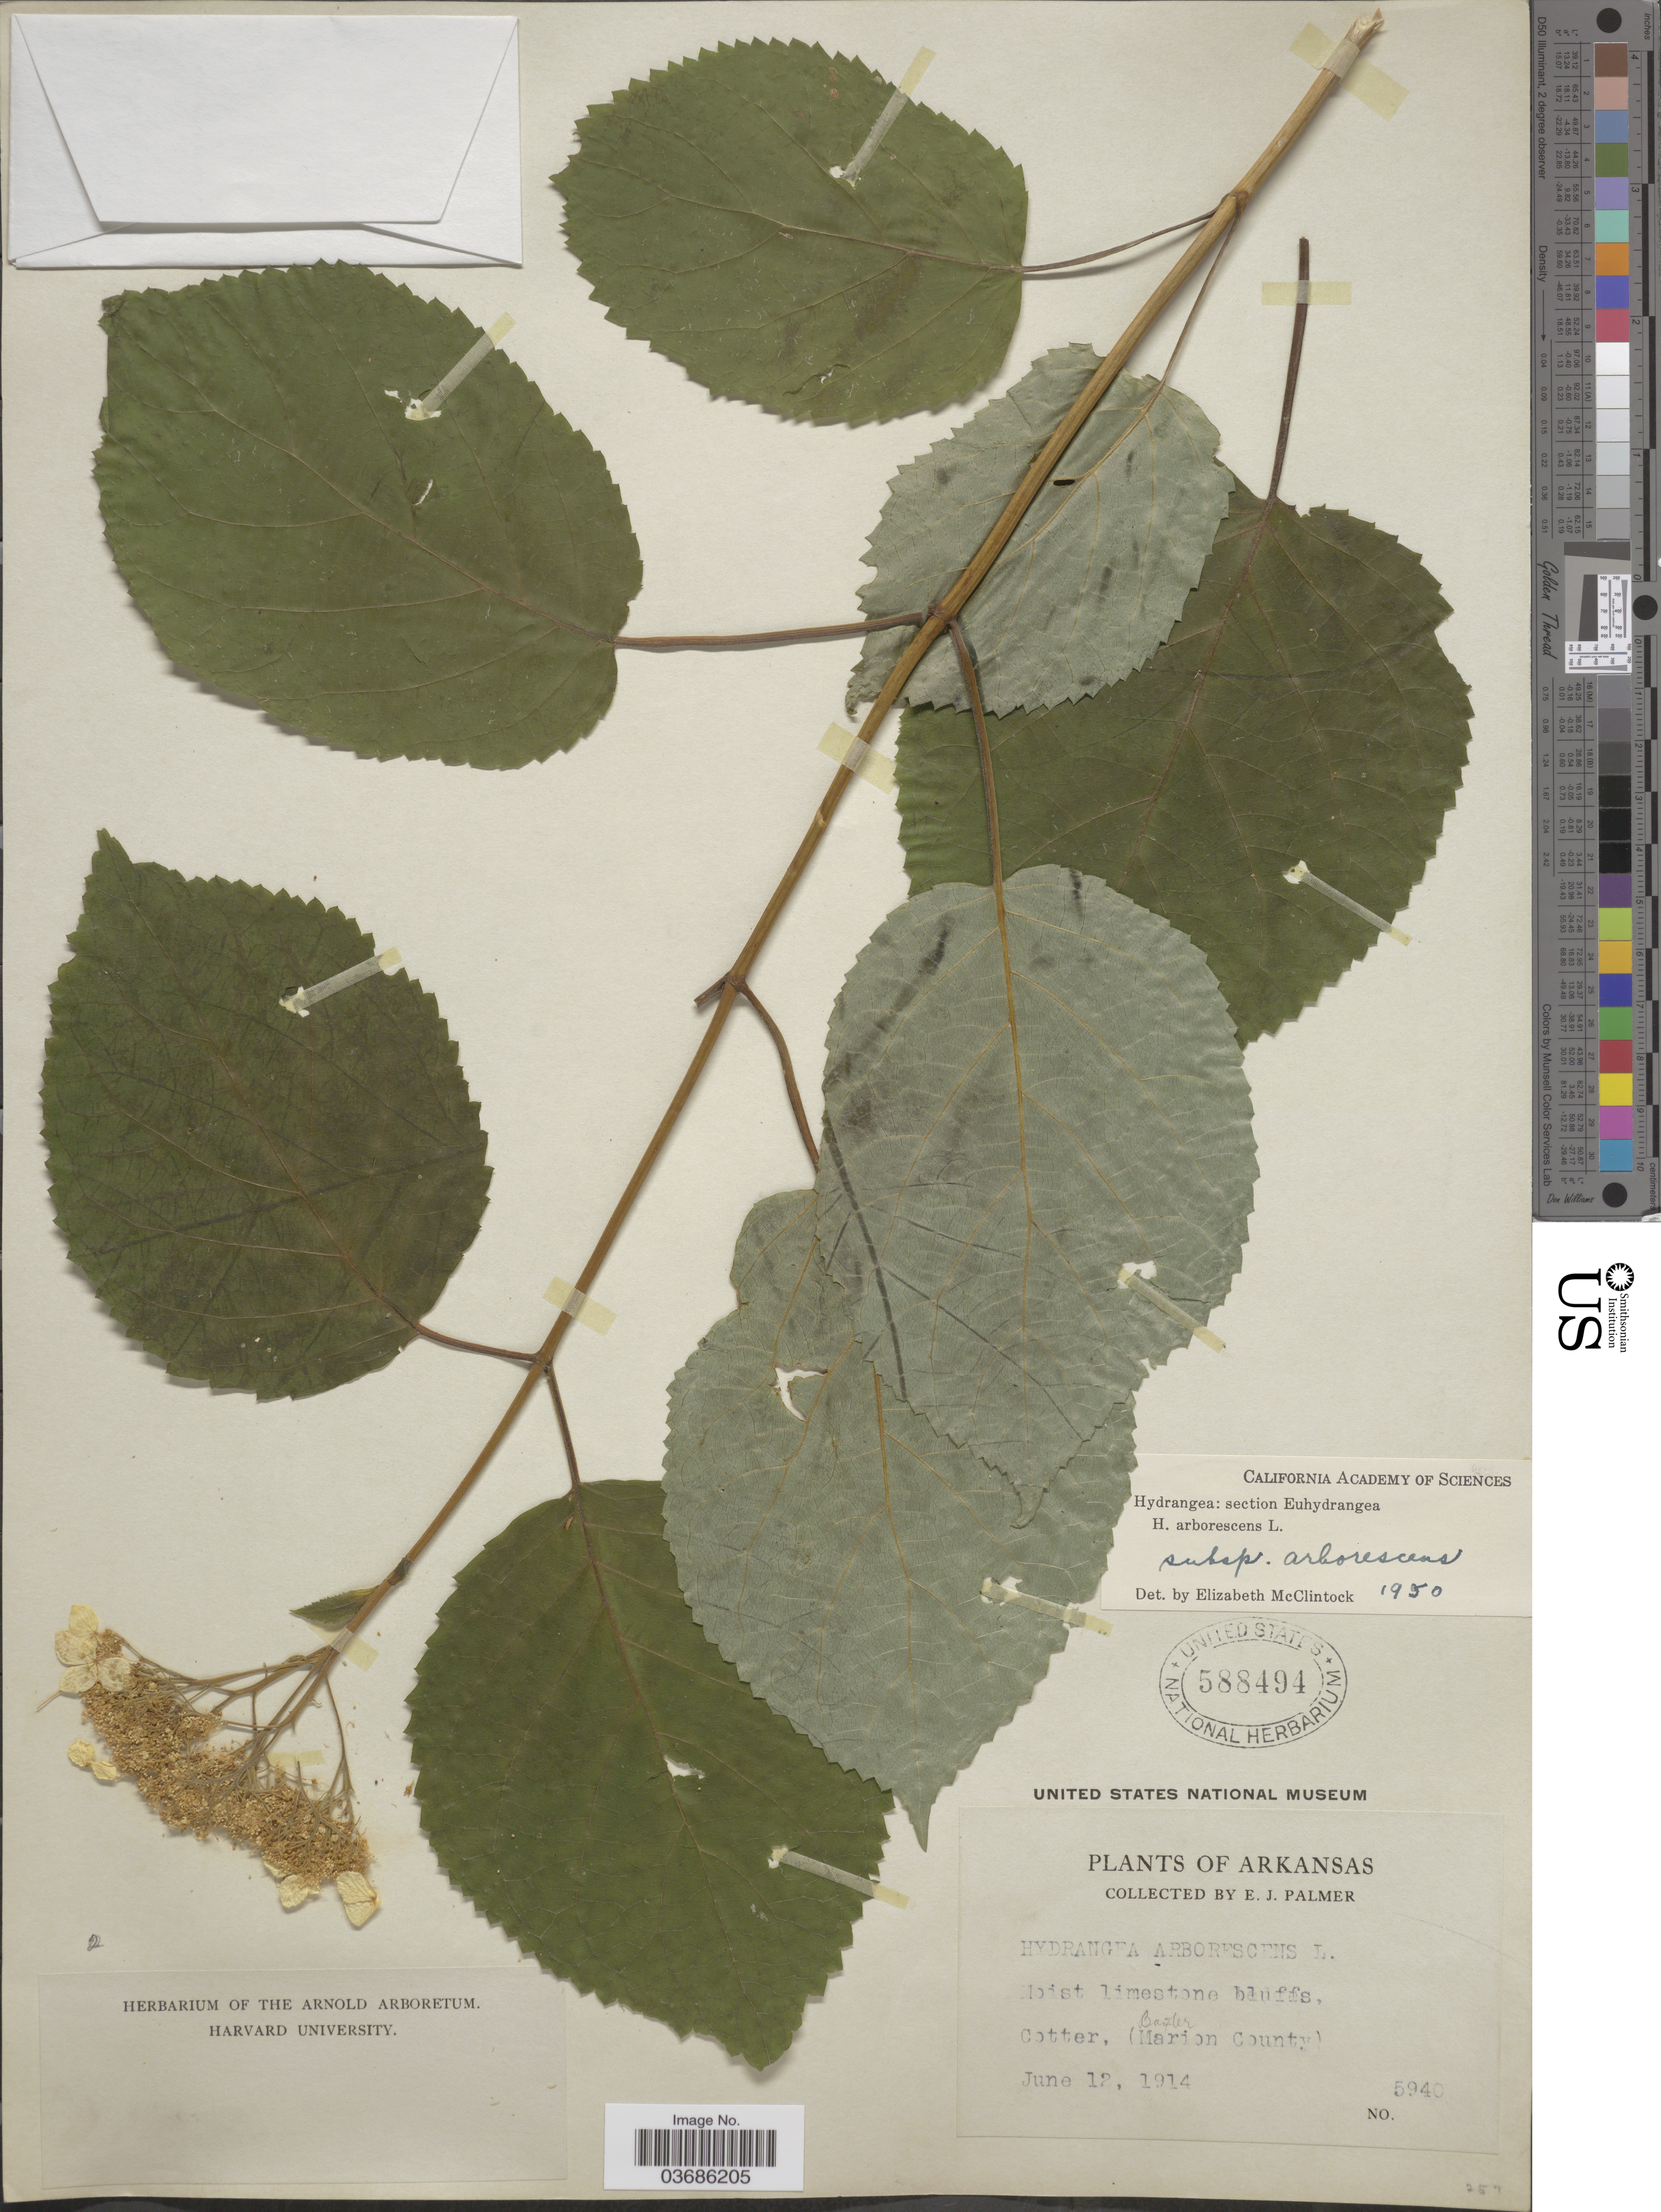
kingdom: Plantae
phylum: Tracheophyta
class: Magnoliopsida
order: Cornales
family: Hydrangeaceae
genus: Hydrangea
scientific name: Hydrangea arborescens subsp. arborescens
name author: L.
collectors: E. J. Palmer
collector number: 5940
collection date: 1914-06-12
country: United States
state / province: Arkansas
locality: Moist limestone bluffs, Cotter, (Baxter Marion County).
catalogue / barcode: US 588494